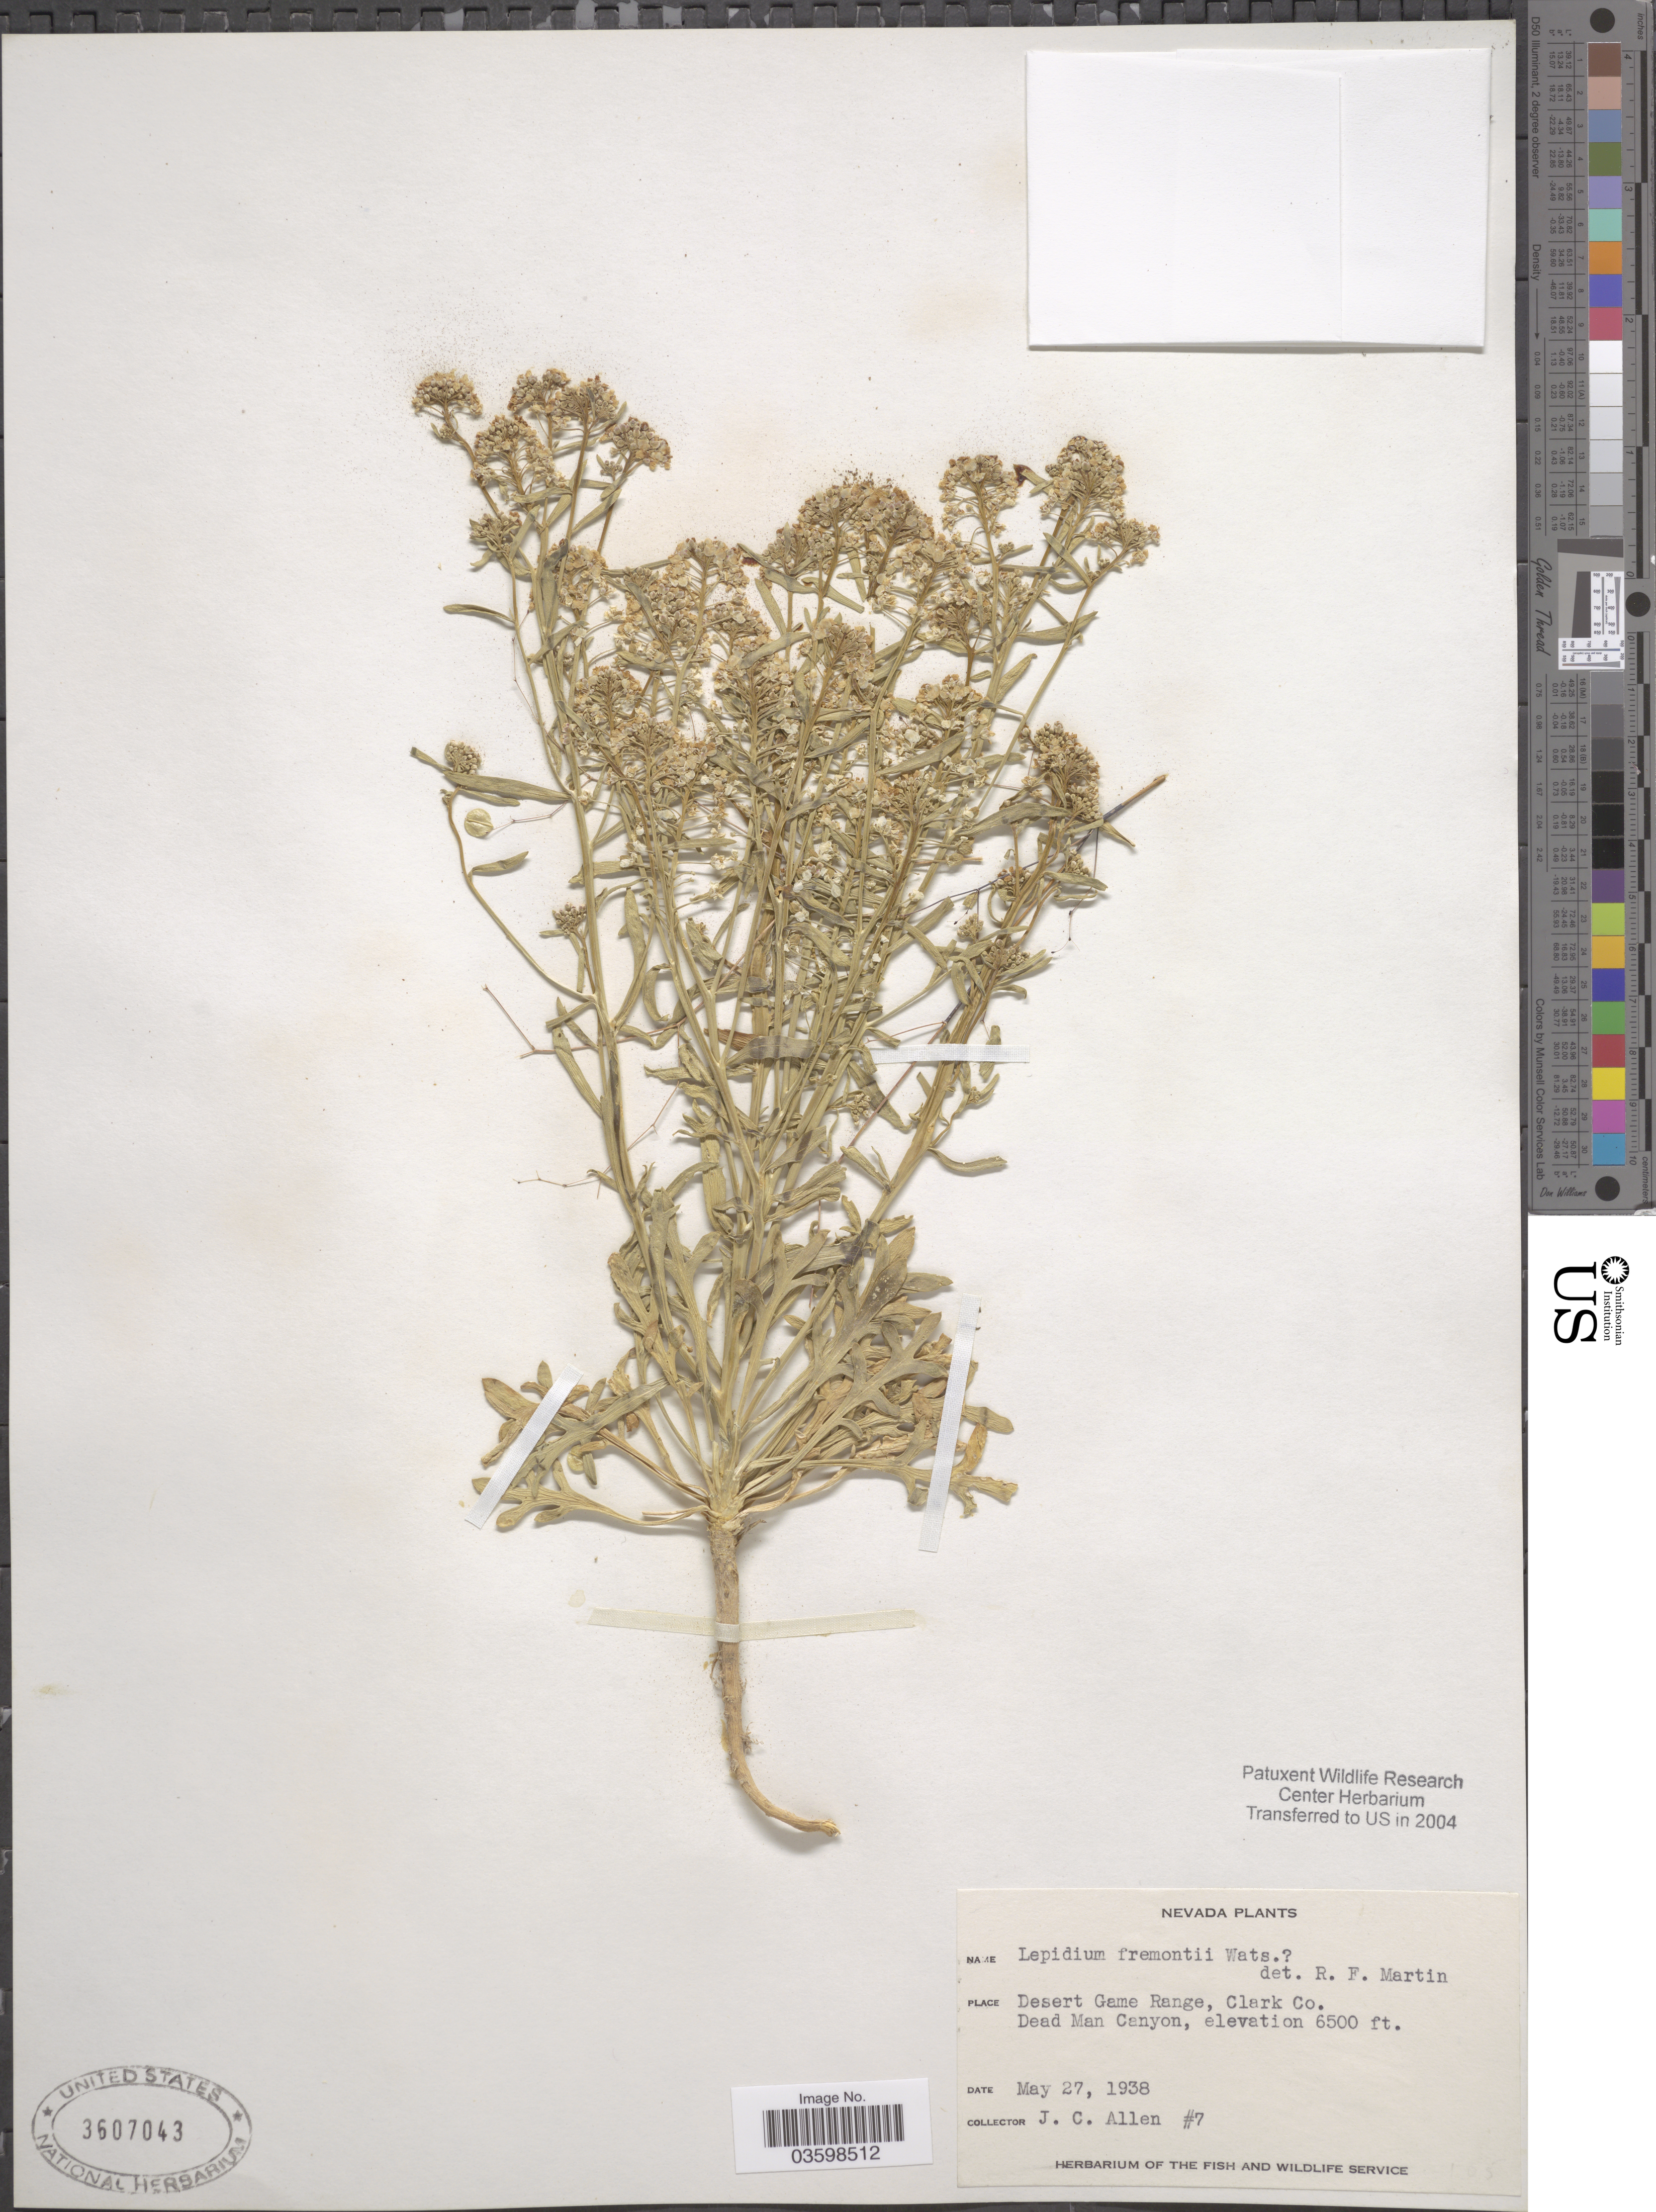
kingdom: Plantae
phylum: Tracheophyta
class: Magnoliopsida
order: Brassicales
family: Brassicaceae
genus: Lepidium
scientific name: Lepidium fremontii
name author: S. Watson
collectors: J. C. Allen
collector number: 7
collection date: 1938-05-27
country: United States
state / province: Nevada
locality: Desert Game Range, Clark Co. Dead Man Canyon.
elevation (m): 1981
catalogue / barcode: US 3607043